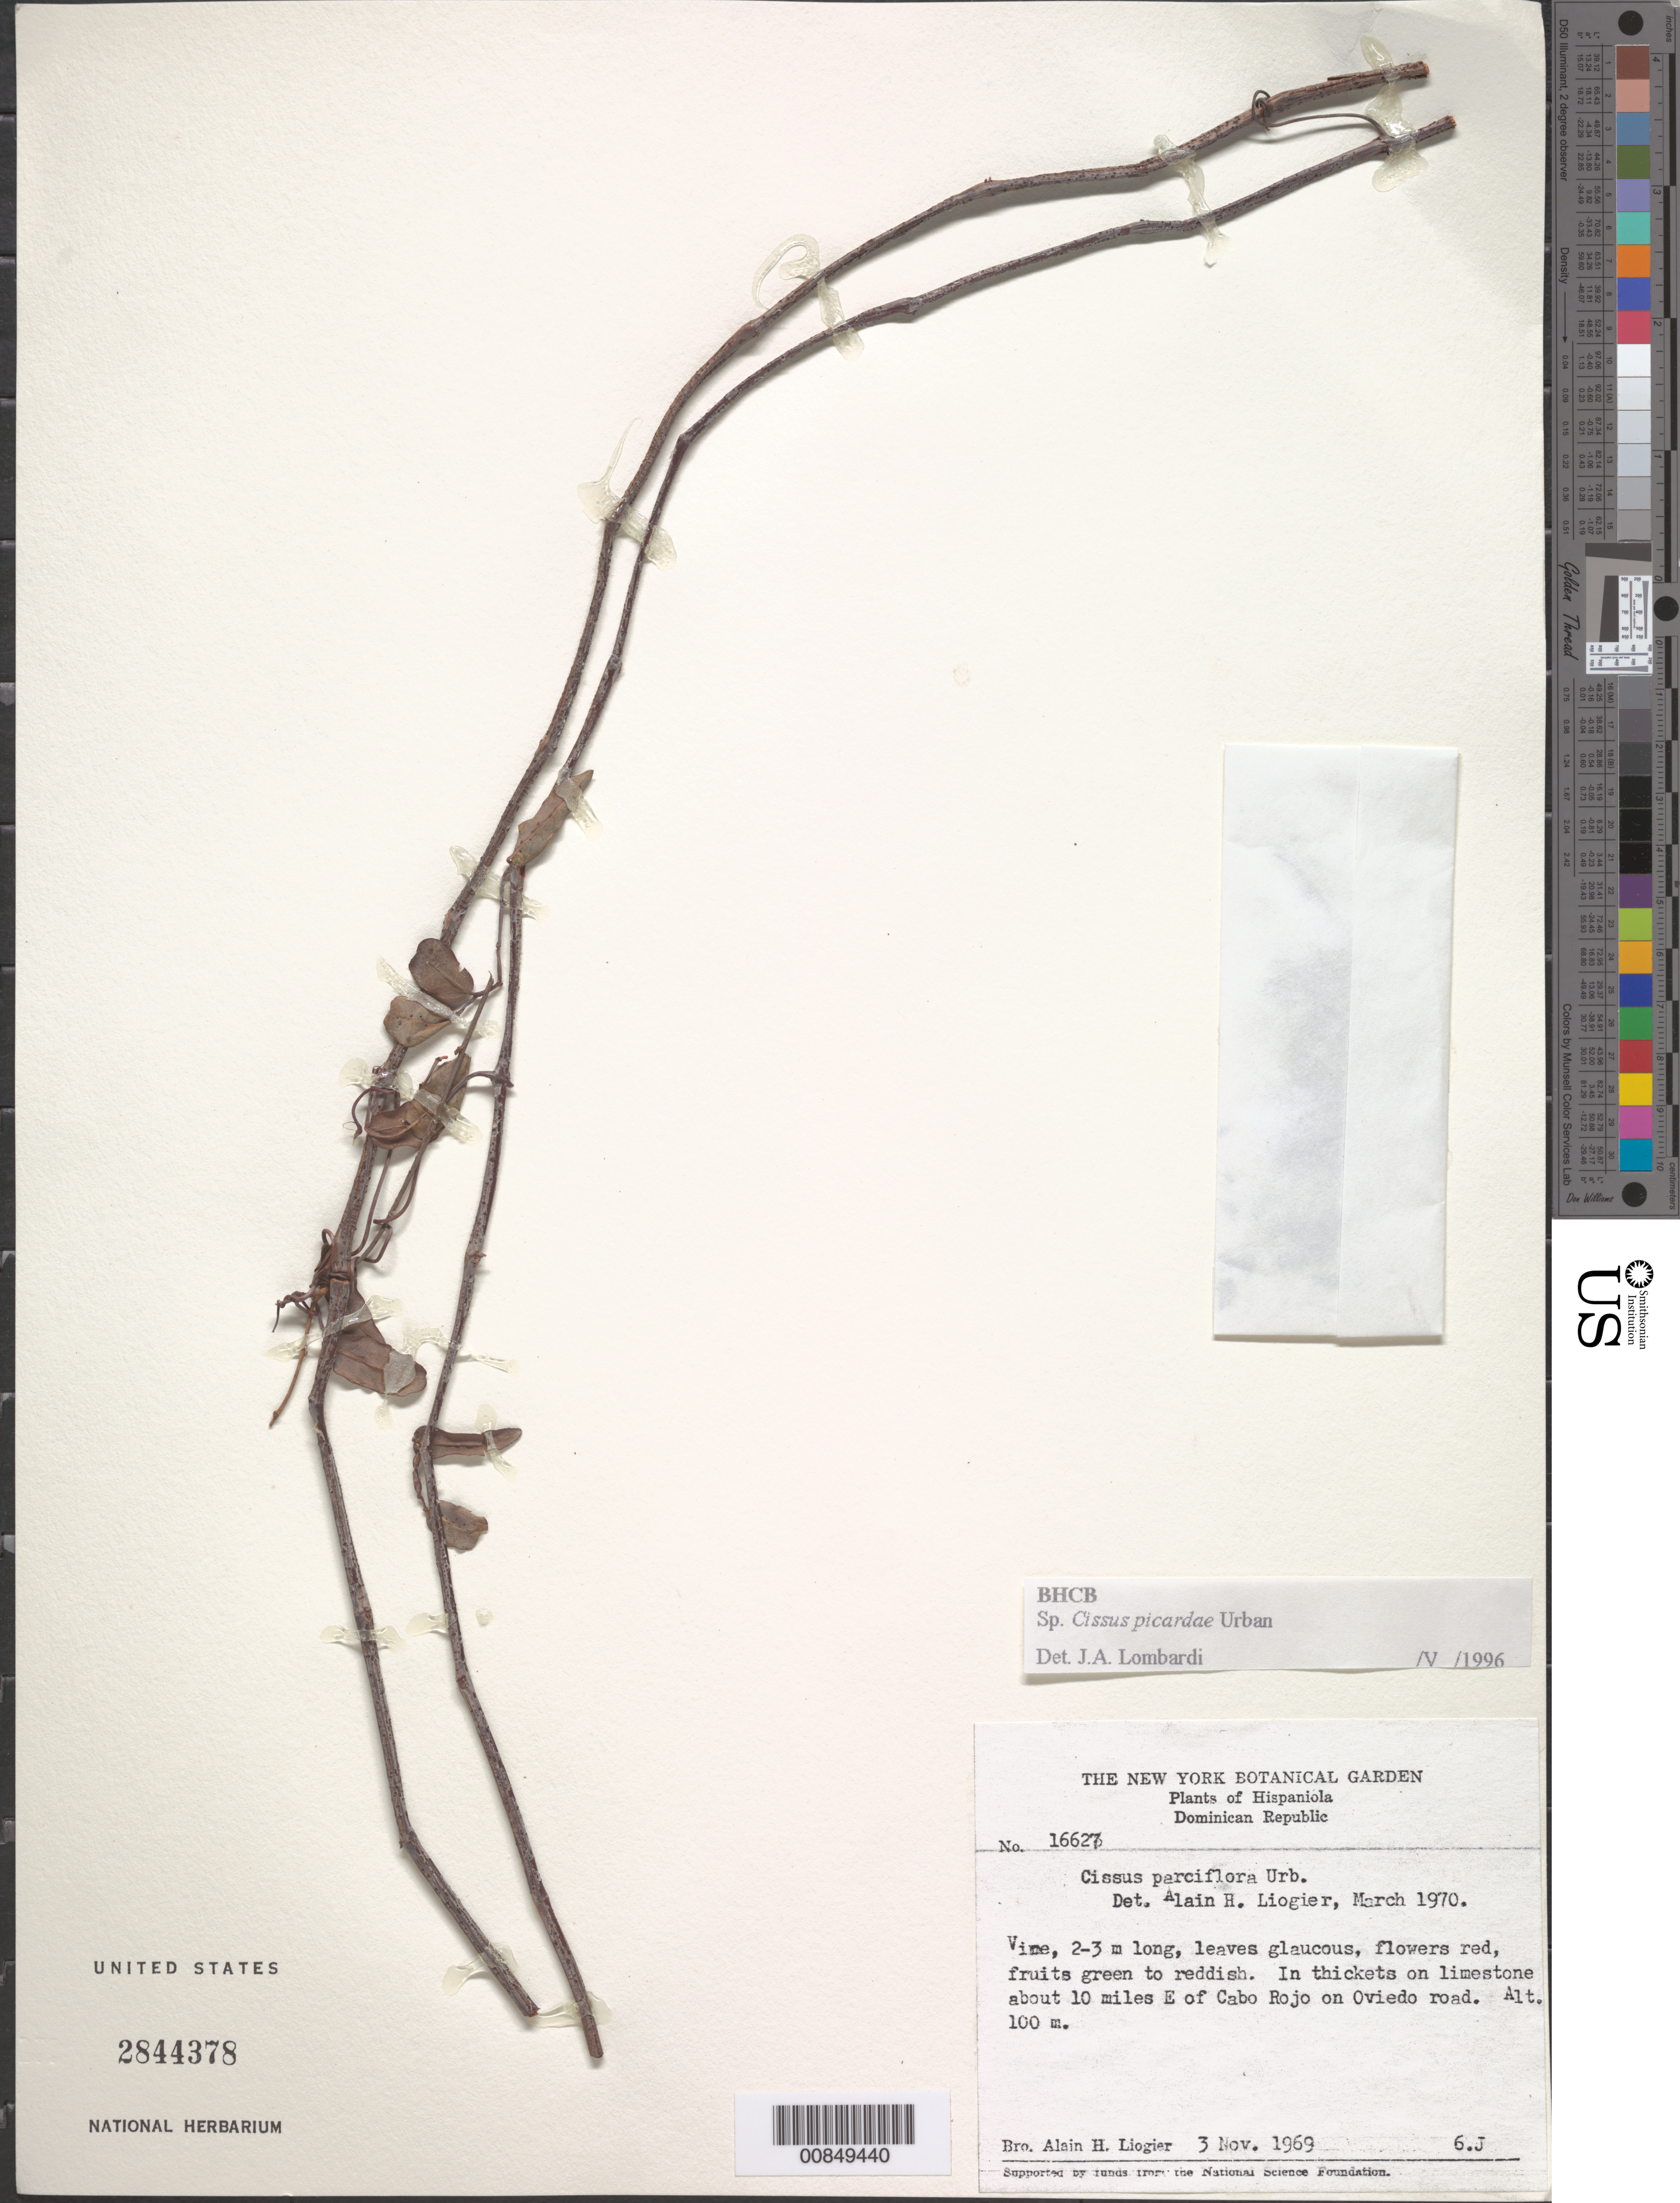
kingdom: Plantae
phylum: Tracheophyta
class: Magnoliopsida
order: Vitales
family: Vitaceae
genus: Cissus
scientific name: Cissus picardae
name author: Urb.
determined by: Lombardi, Julio A.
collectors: A. H. Liogier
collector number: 16627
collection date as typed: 03 Nov 1969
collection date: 1969-11-03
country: Dominican Republic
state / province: Pedernales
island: Hispaniola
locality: About 10 miles E of Cabo Rojo on Oviedo road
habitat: In thickets on limestone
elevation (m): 100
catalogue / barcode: US 2844378